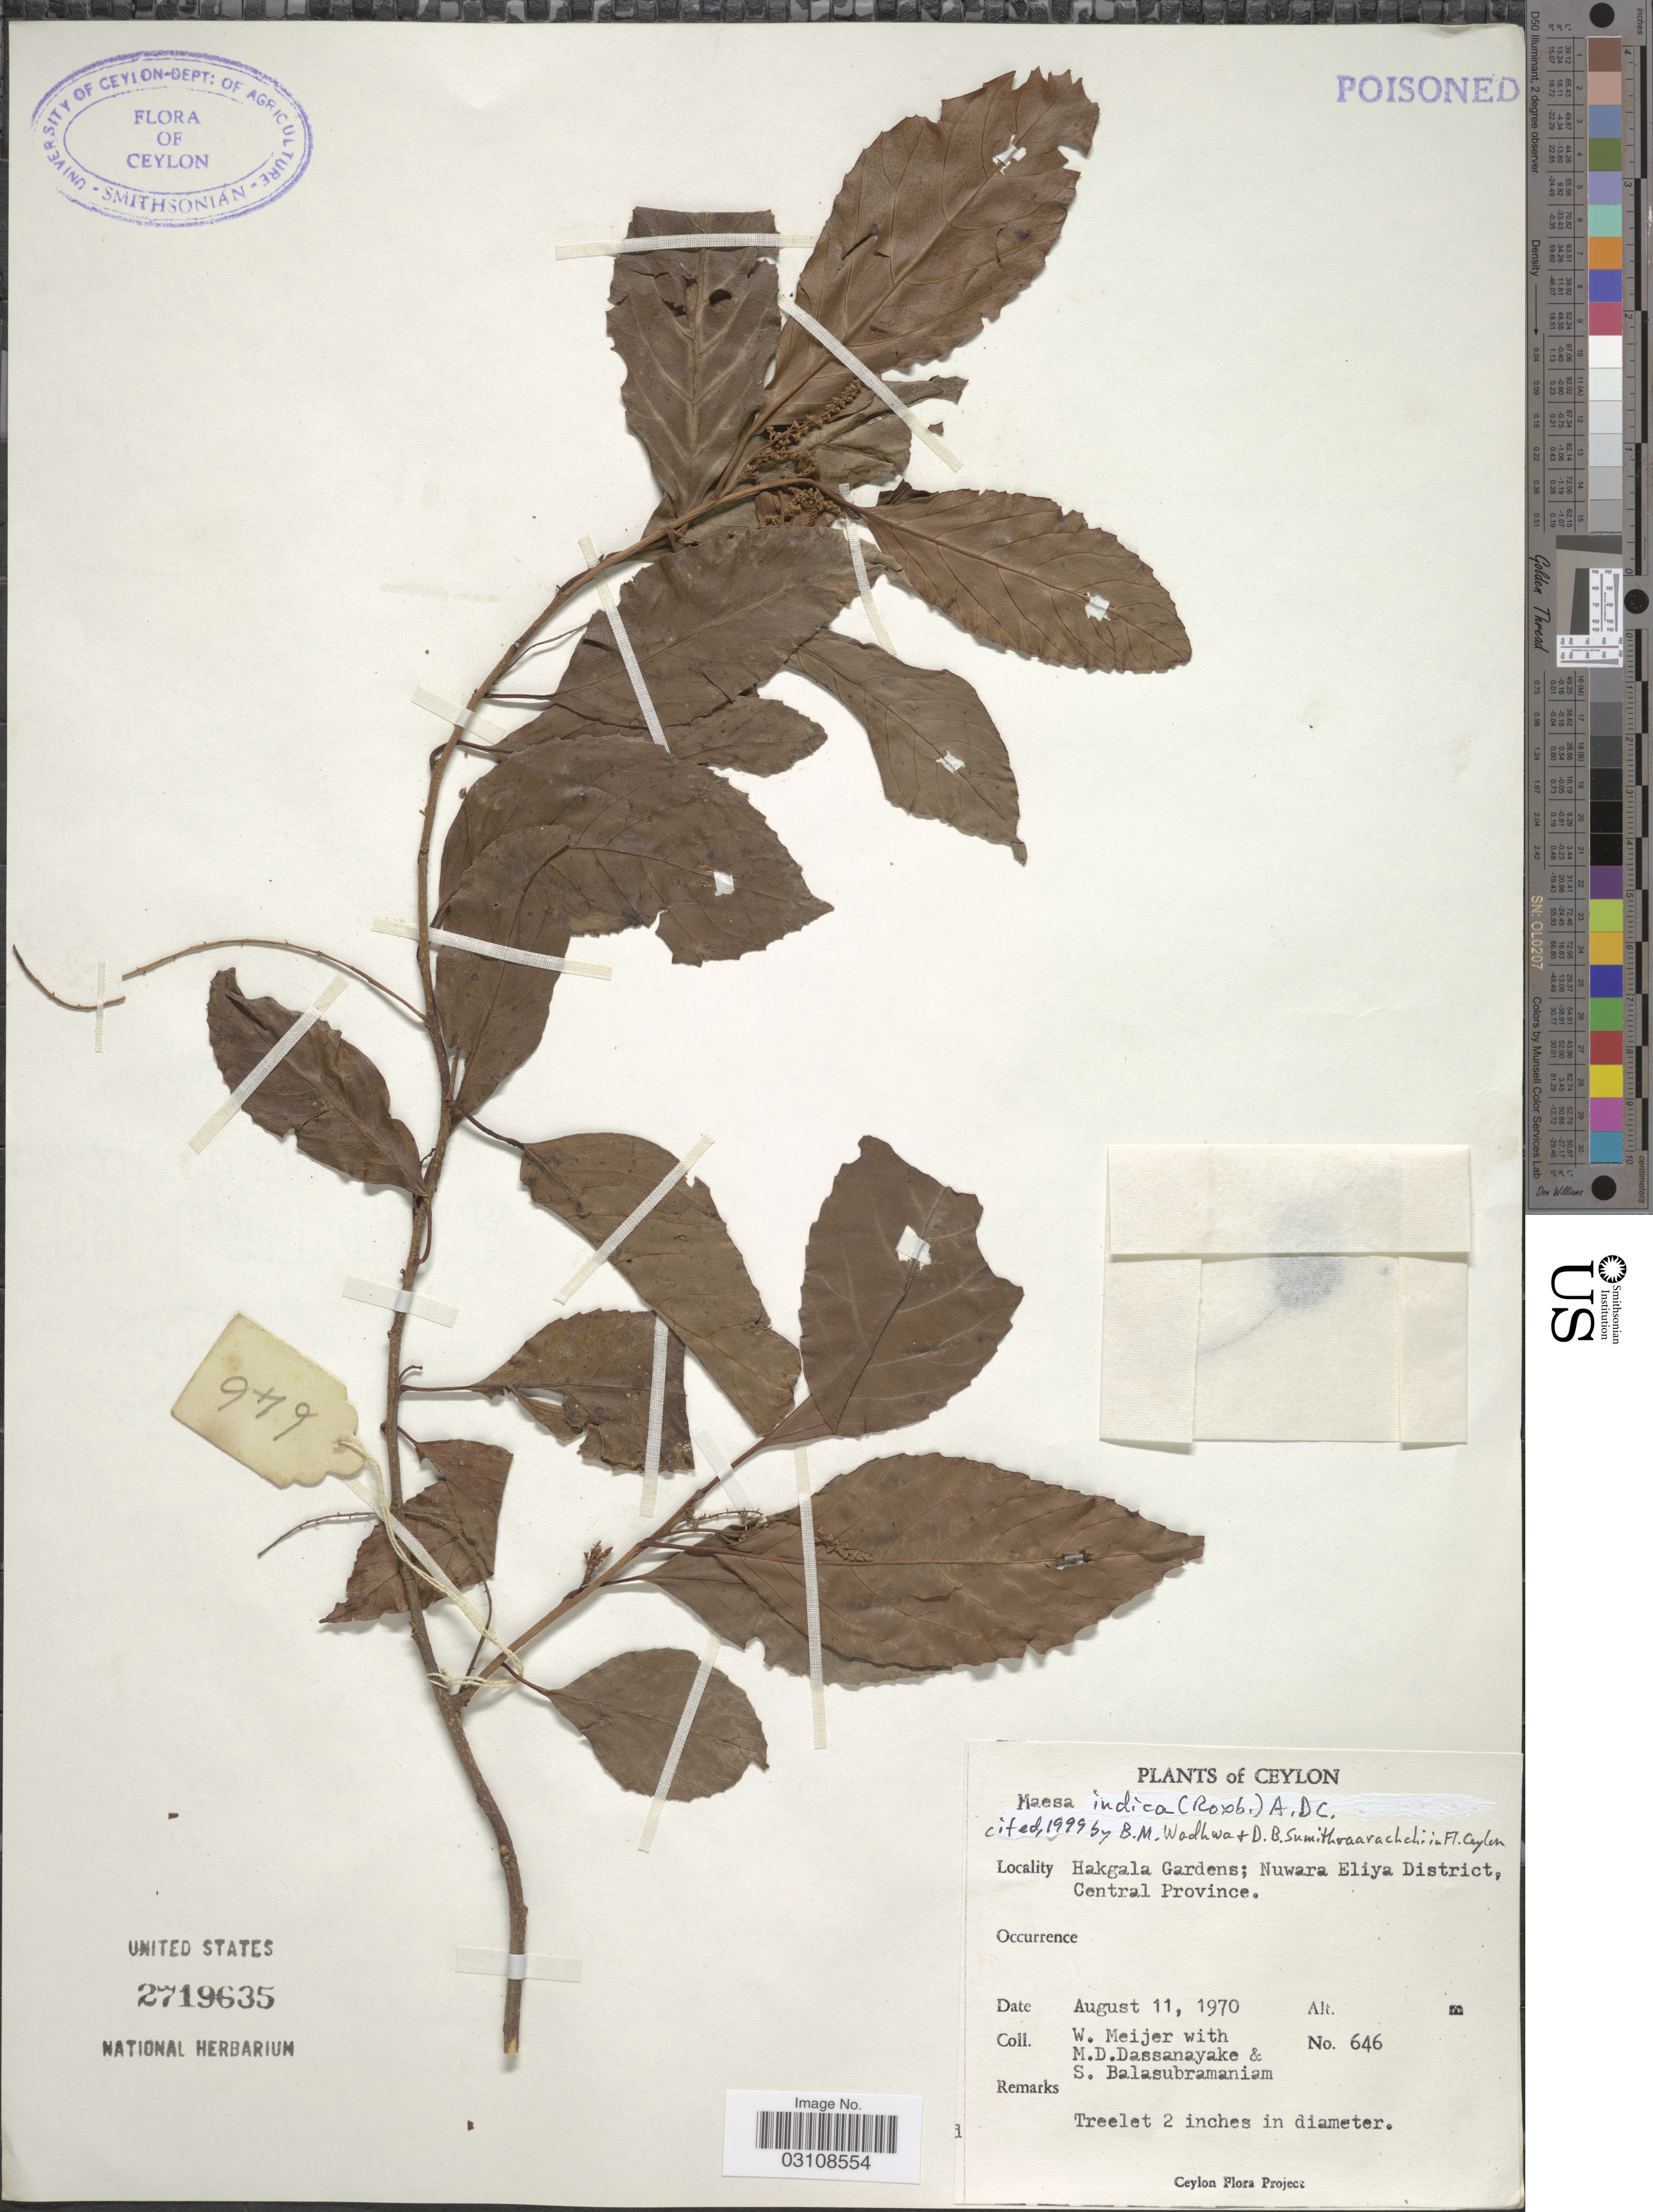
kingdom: Plantae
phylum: Tracheophyta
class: Magnoliopsida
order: Ericales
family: Primulaceae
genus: Maesa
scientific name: Maesa indica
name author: (Roxb.) A. DC.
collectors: W. Meijer, M. D. Dassanayake & S. Balasubramaniam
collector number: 646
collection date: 1970-08-11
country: Sri Lanka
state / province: Central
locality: Ceylon. Hakgala Gardens; Nuwara Eliya District.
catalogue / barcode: US 2719635